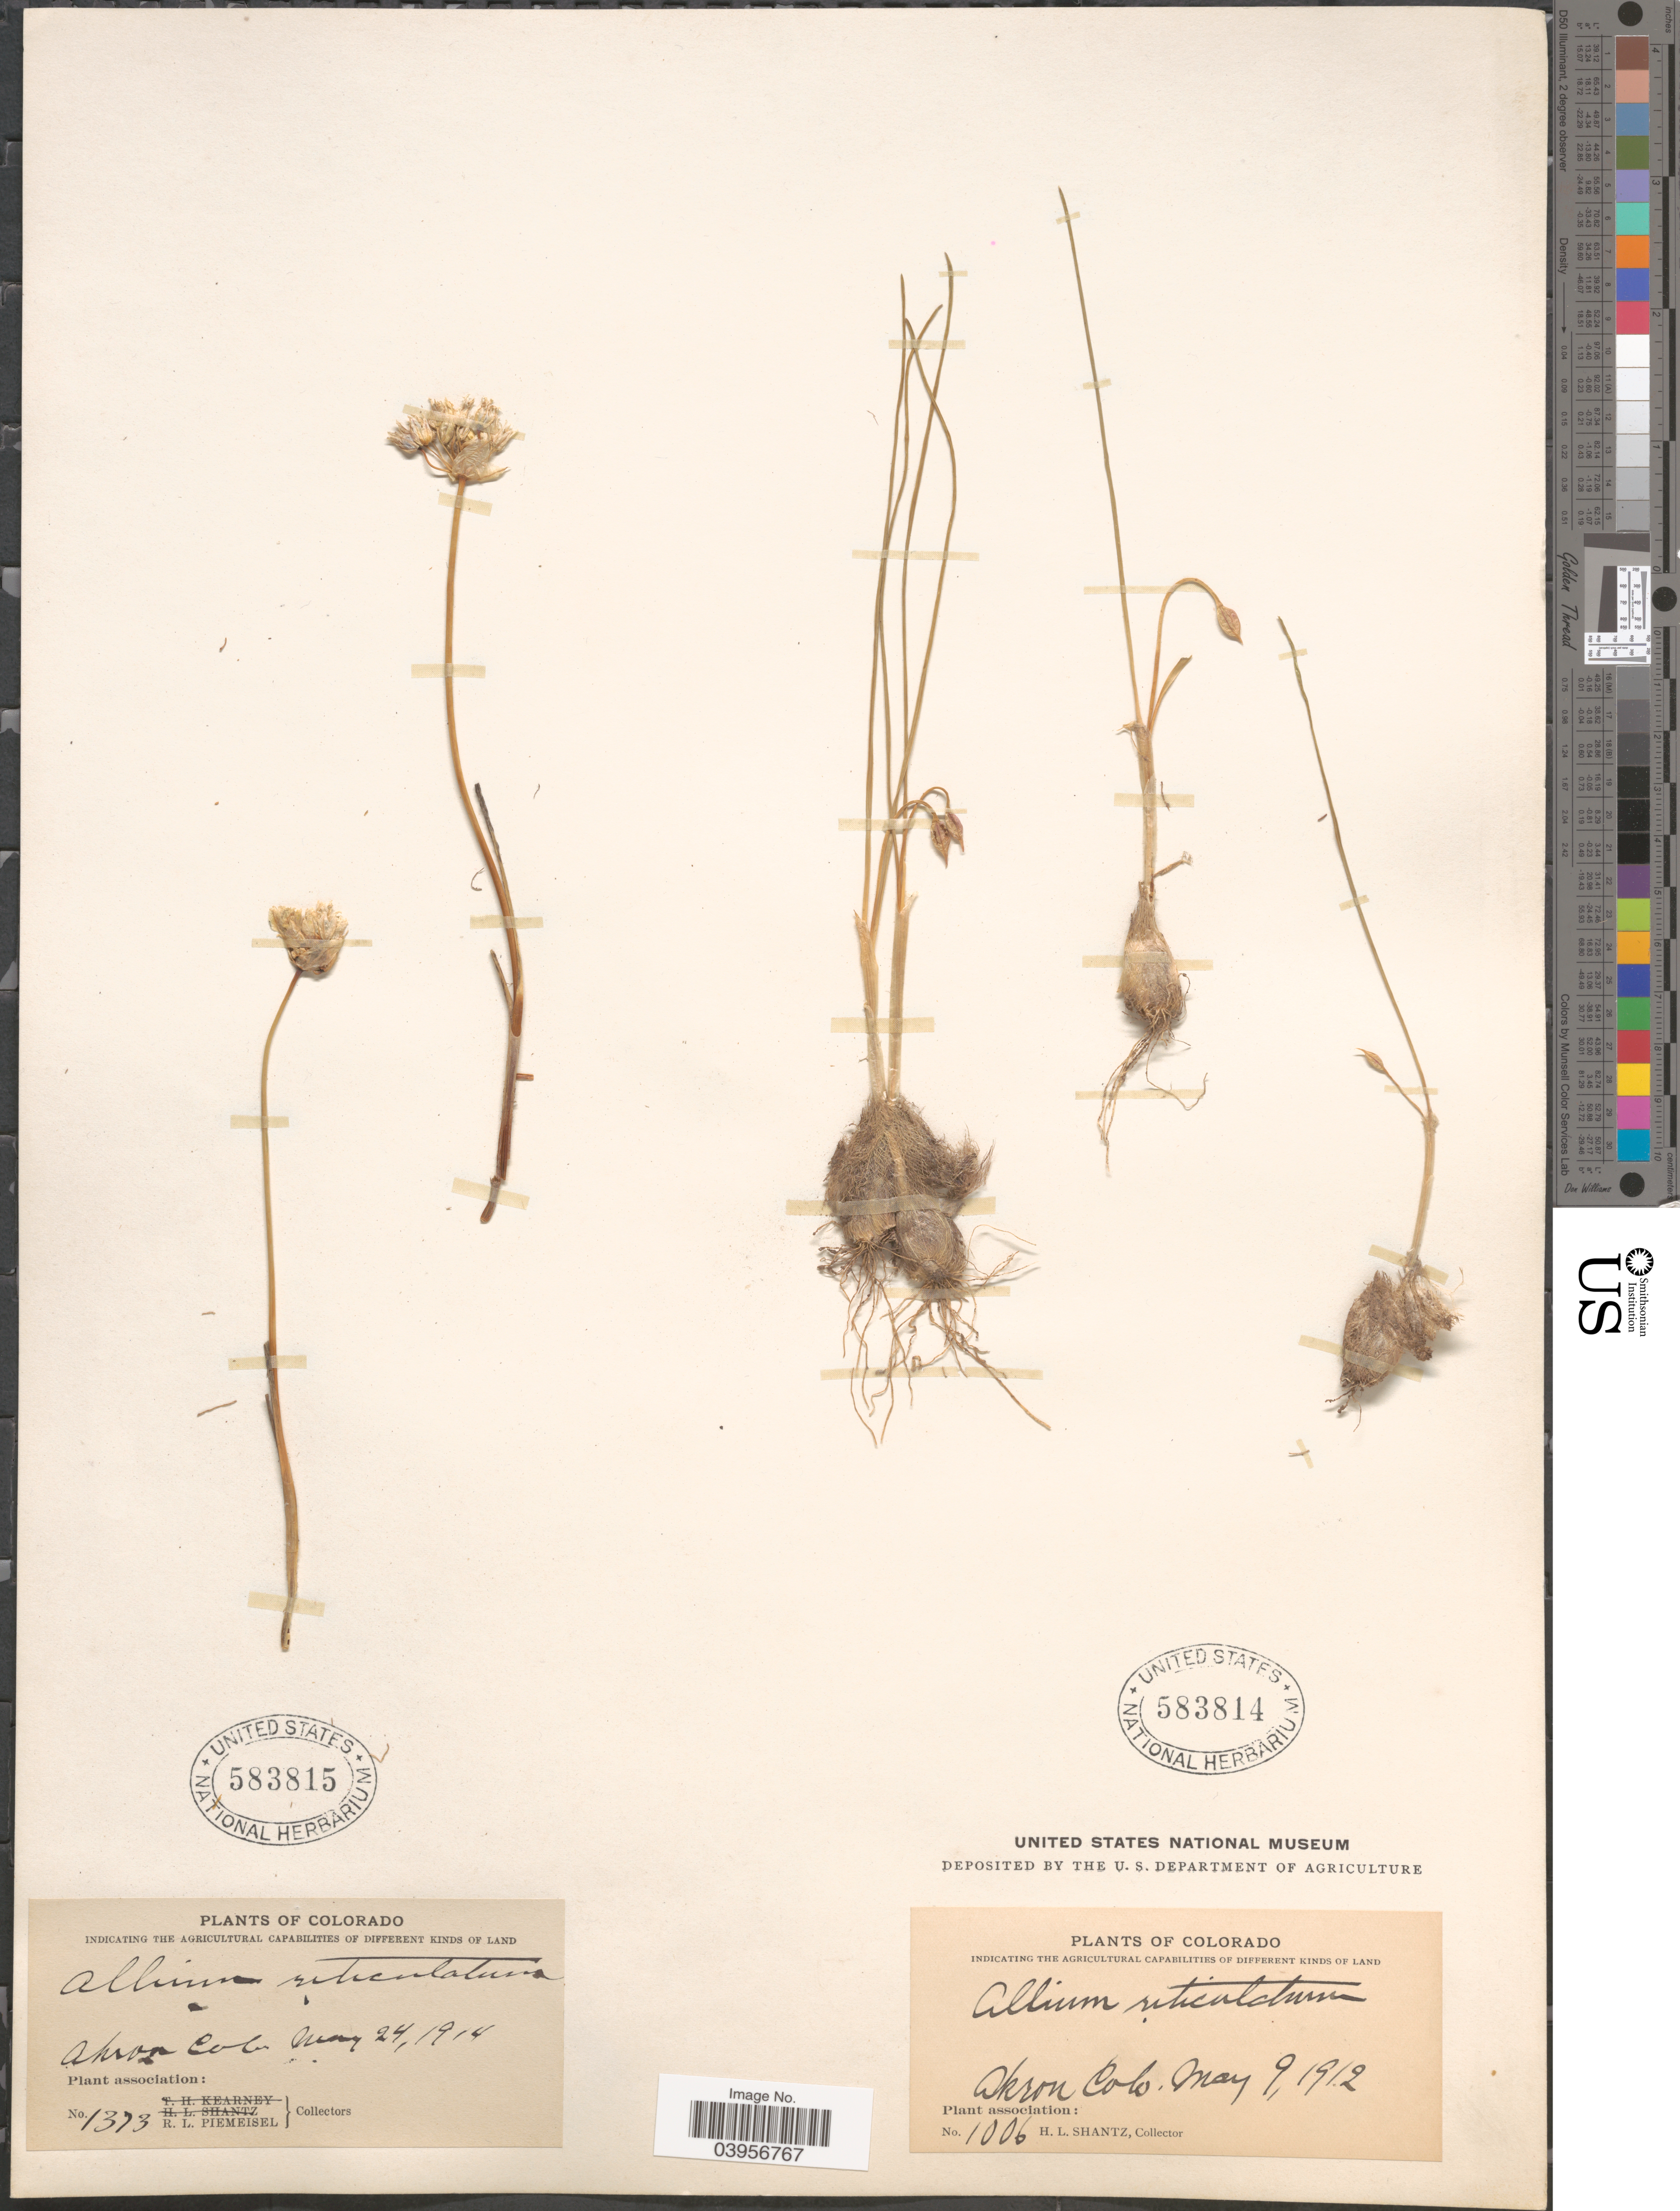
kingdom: Plantae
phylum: Tracheophyta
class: Liliopsida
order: Asparagales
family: Amaryllidaceae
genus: Allium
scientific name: Allium textile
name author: A. Nelson & J.F. Macbr.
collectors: R. L. Piemeisel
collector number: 1373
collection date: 1914-08-24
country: United States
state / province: Colorado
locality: Akron.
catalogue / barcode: US 583815